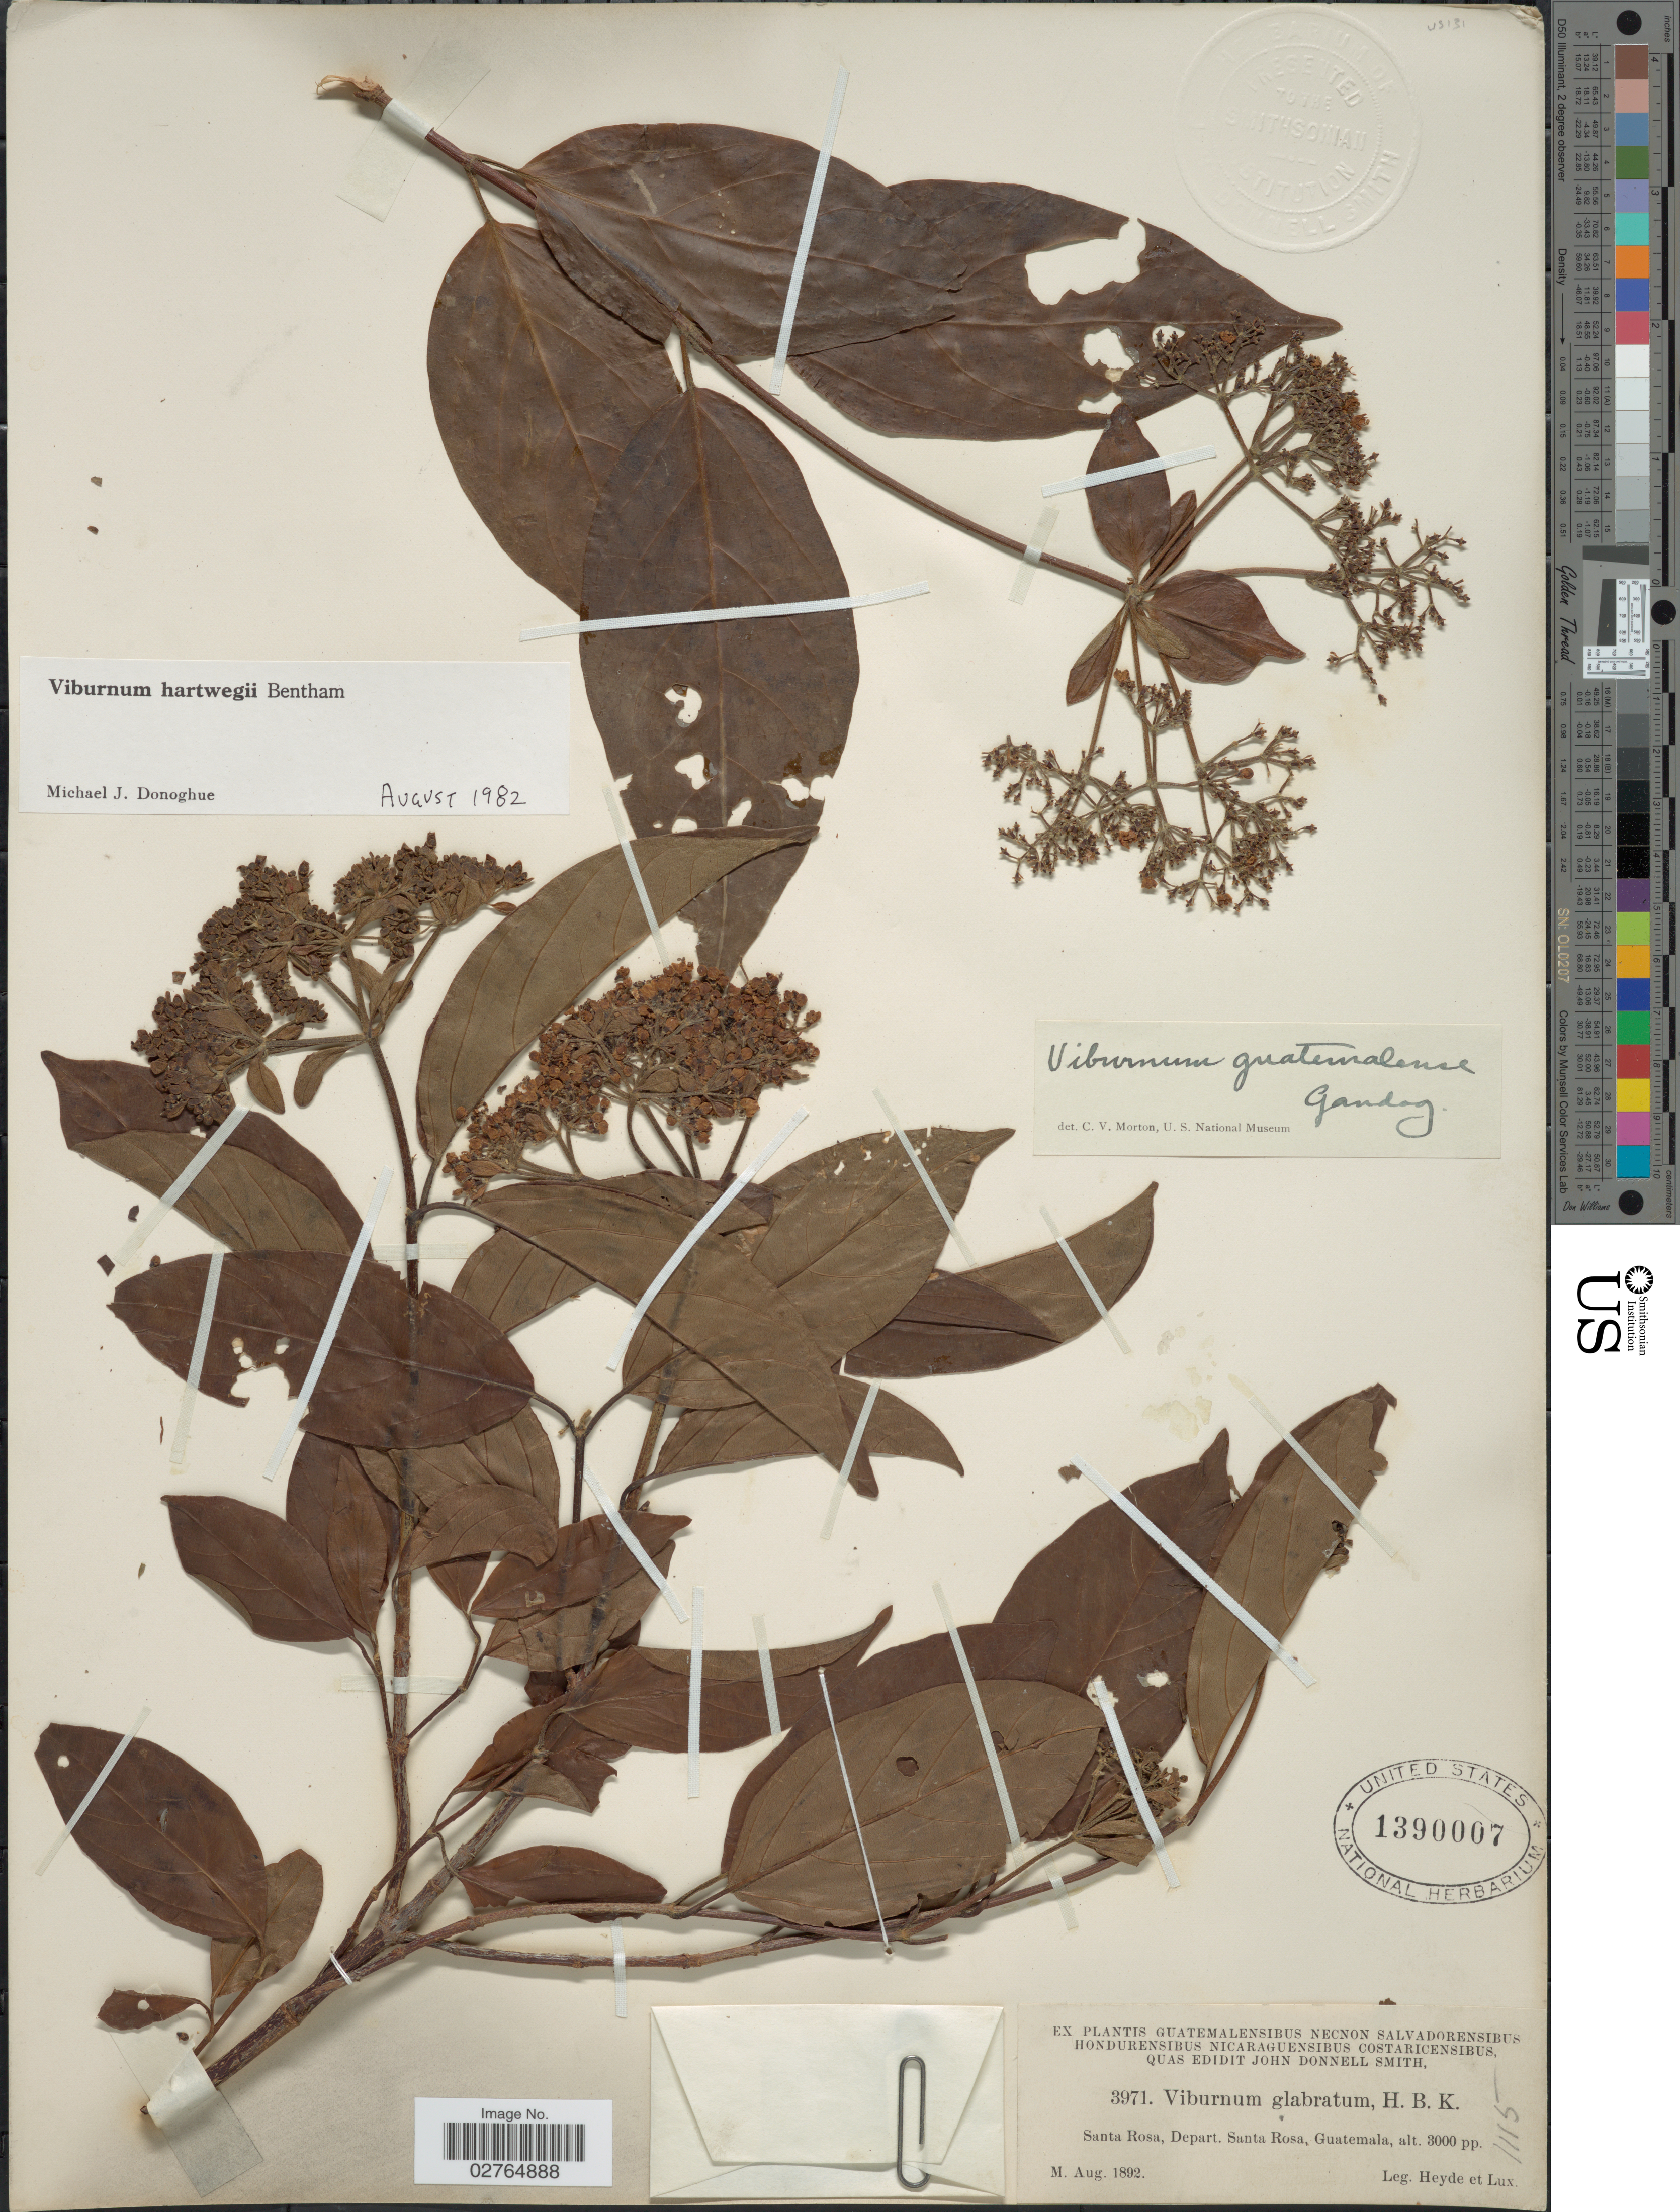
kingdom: Plantae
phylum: Tracheophyta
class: Magnoliopsida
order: Dipsacales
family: Viburnaceae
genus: Viburnum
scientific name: Viburnum hartwegii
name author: Benth.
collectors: Heyde & Lux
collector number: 3971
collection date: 1892-08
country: Guatemala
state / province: Santa Rosa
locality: Santa Rosa, Depart. Santa Rosa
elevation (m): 914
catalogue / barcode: US 1390007